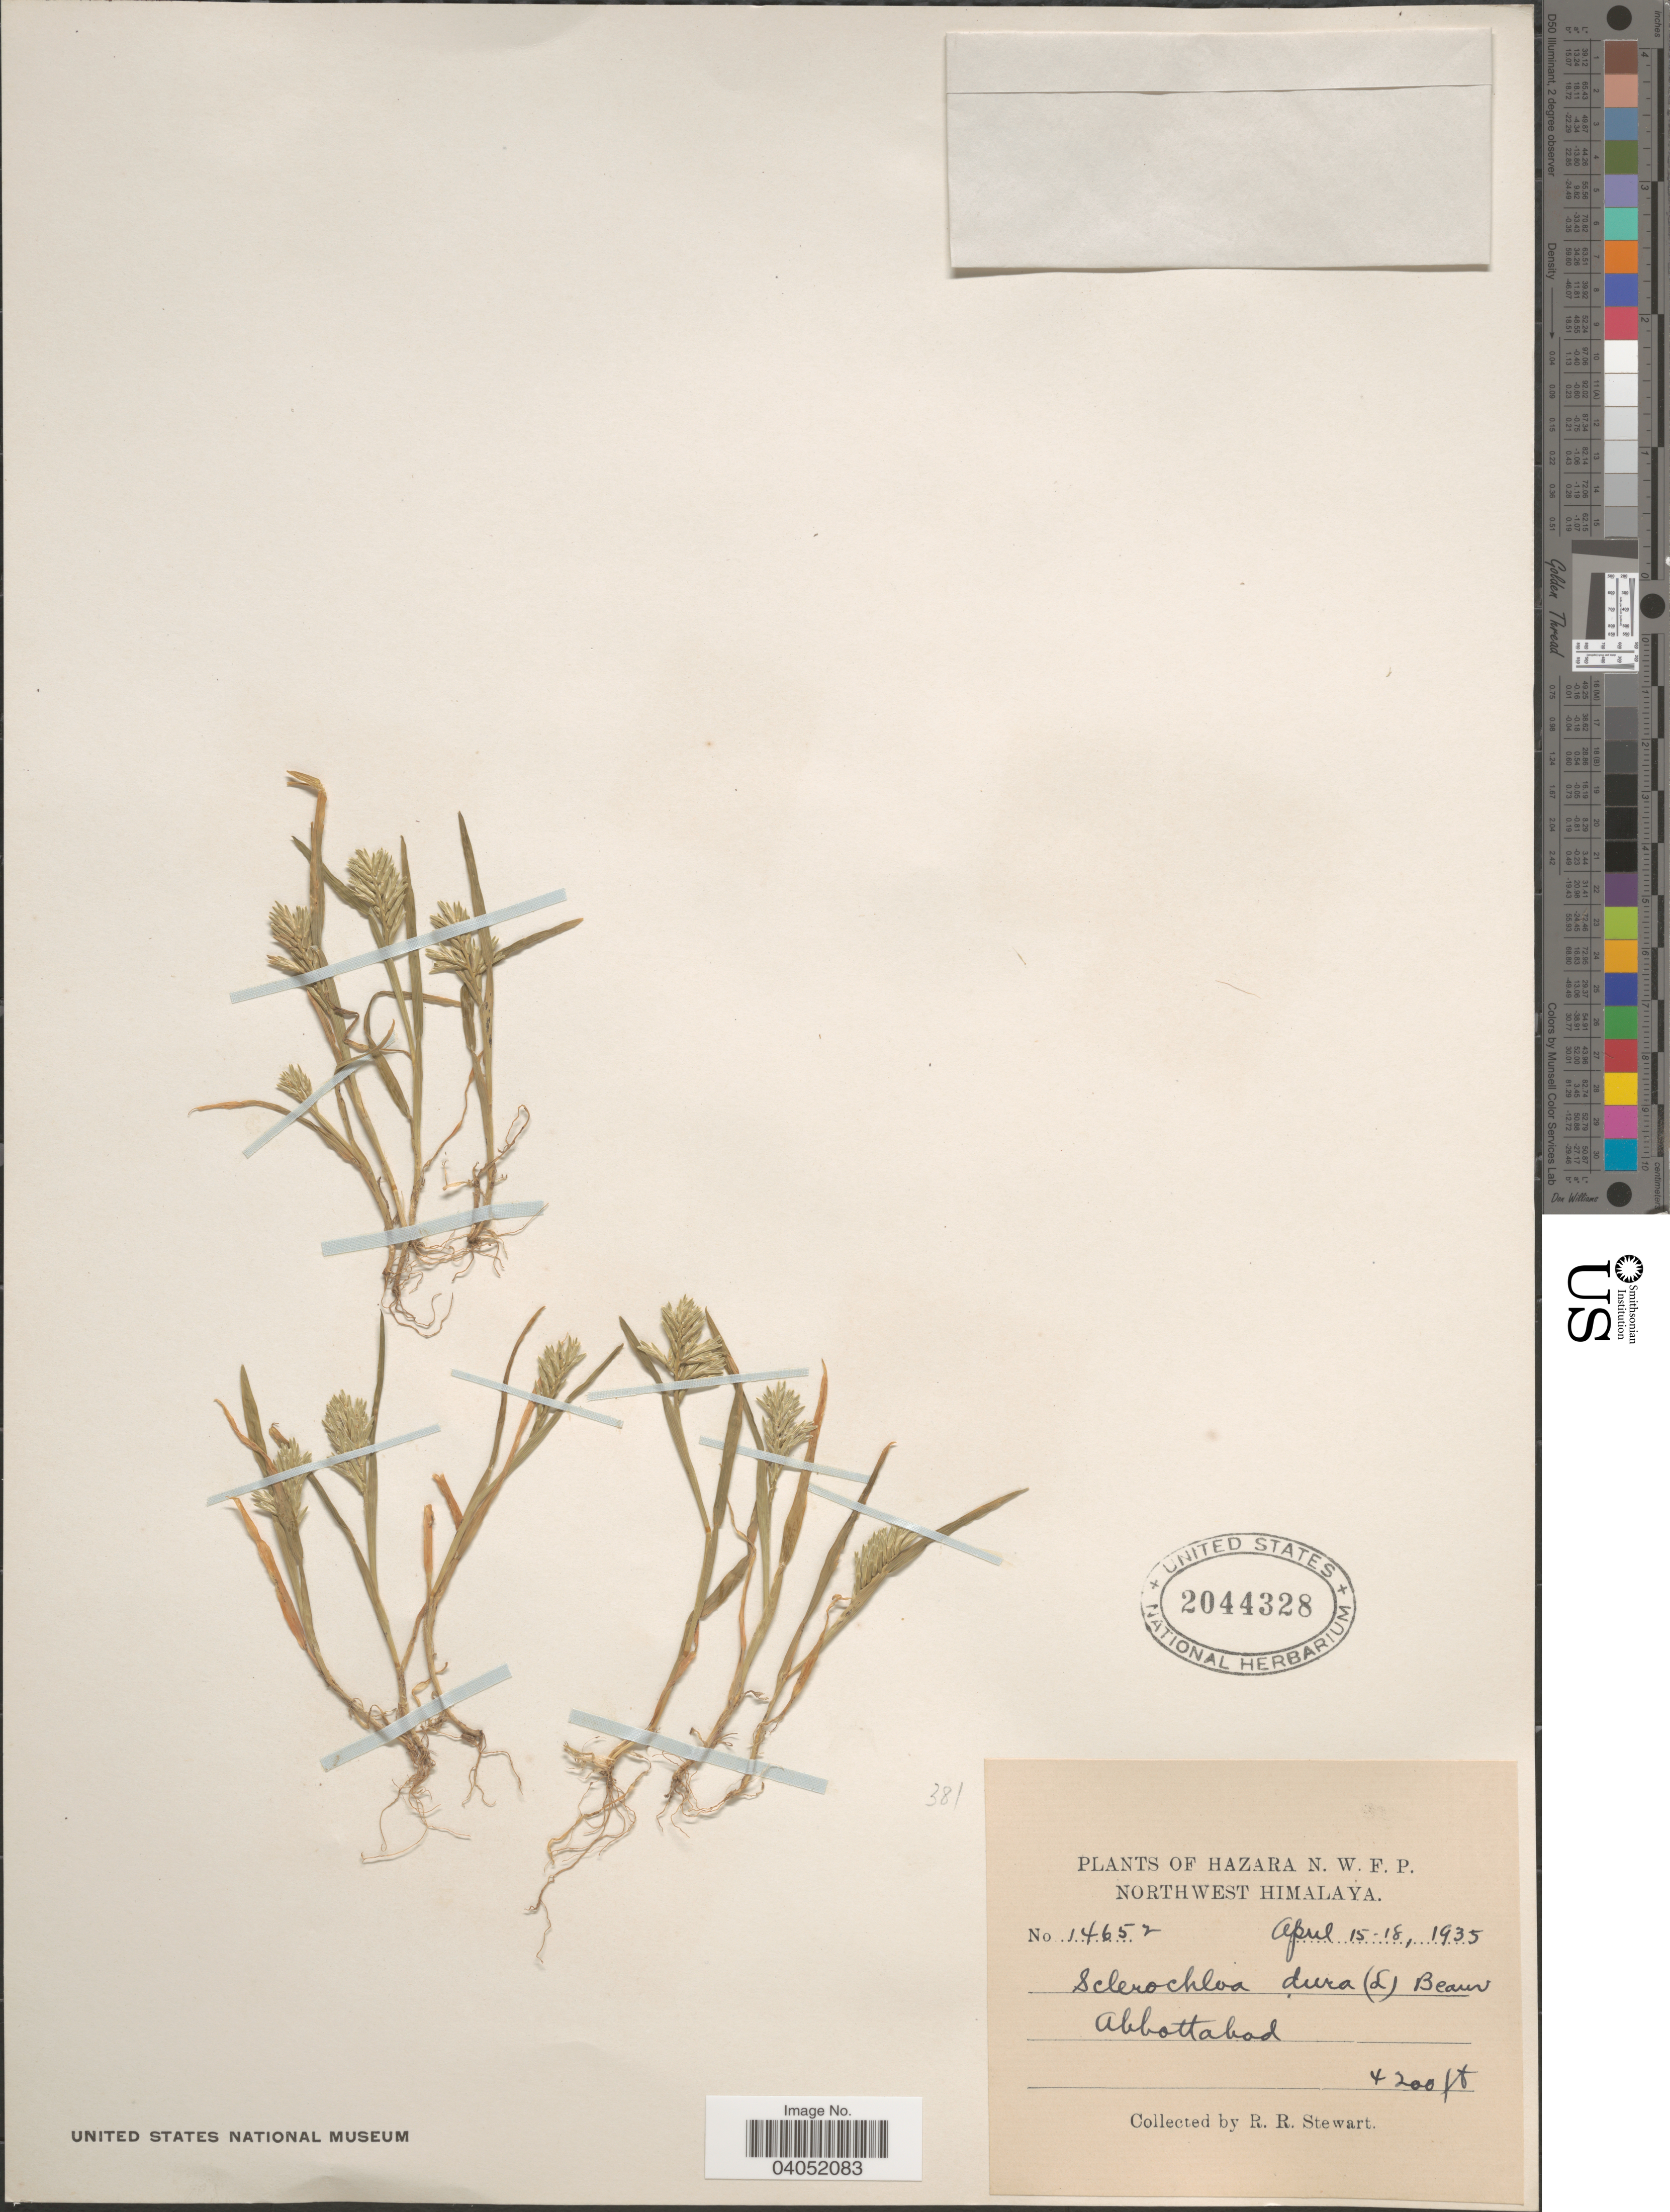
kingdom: Plantae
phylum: Tracheophyta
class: Liliopsida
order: Poales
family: Poaceae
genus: Sclerochloa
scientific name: Sclerochloa dura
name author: (L.) P. Beauv.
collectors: R. Stewart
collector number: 14652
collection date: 1935-04-15/1935-04-18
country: Pakistan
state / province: Khyber Pakhtunkhwa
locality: Hazara N. W. F. P. Northwest Himalaya. Abbottabad.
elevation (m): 1280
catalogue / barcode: US 2044328